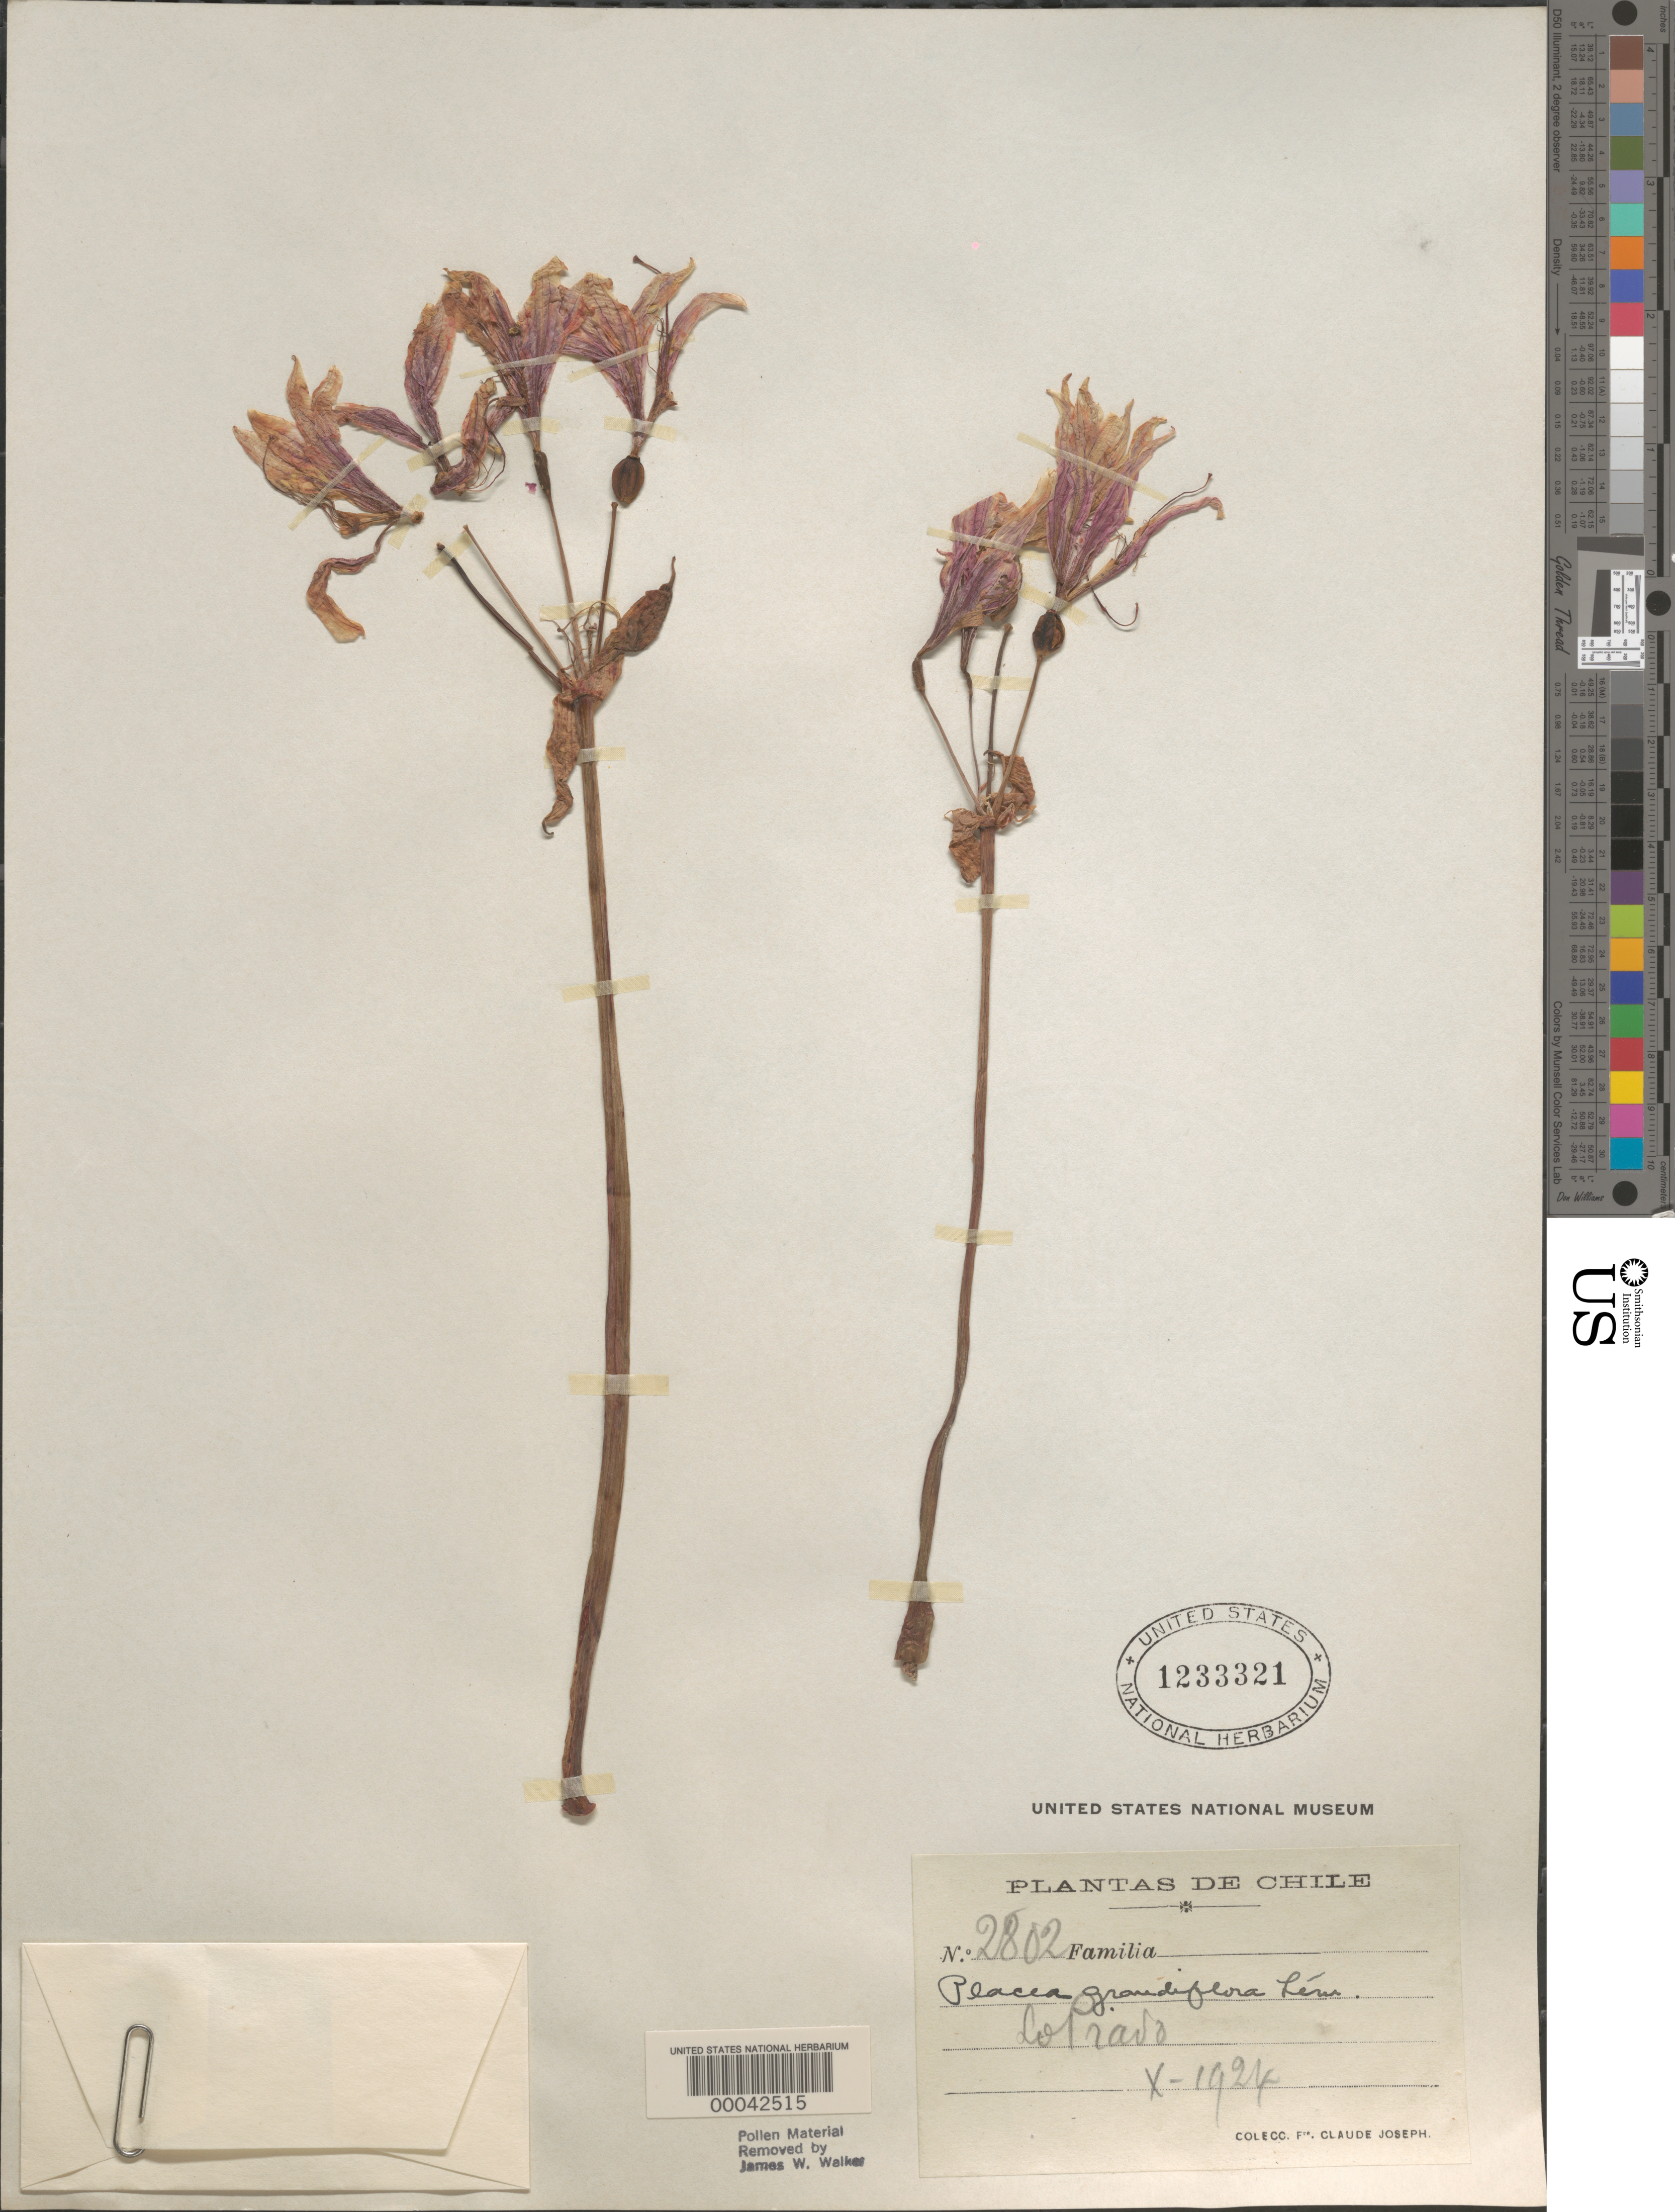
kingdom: Plantae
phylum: Tracheophyta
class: Liliopsida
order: Asparagales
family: Amaryllidaceae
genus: Placea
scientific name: Placea grandiflora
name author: Lem.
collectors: Bro. Claude-Joseph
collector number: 2802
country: Chile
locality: Lolrado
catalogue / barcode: US 1233321